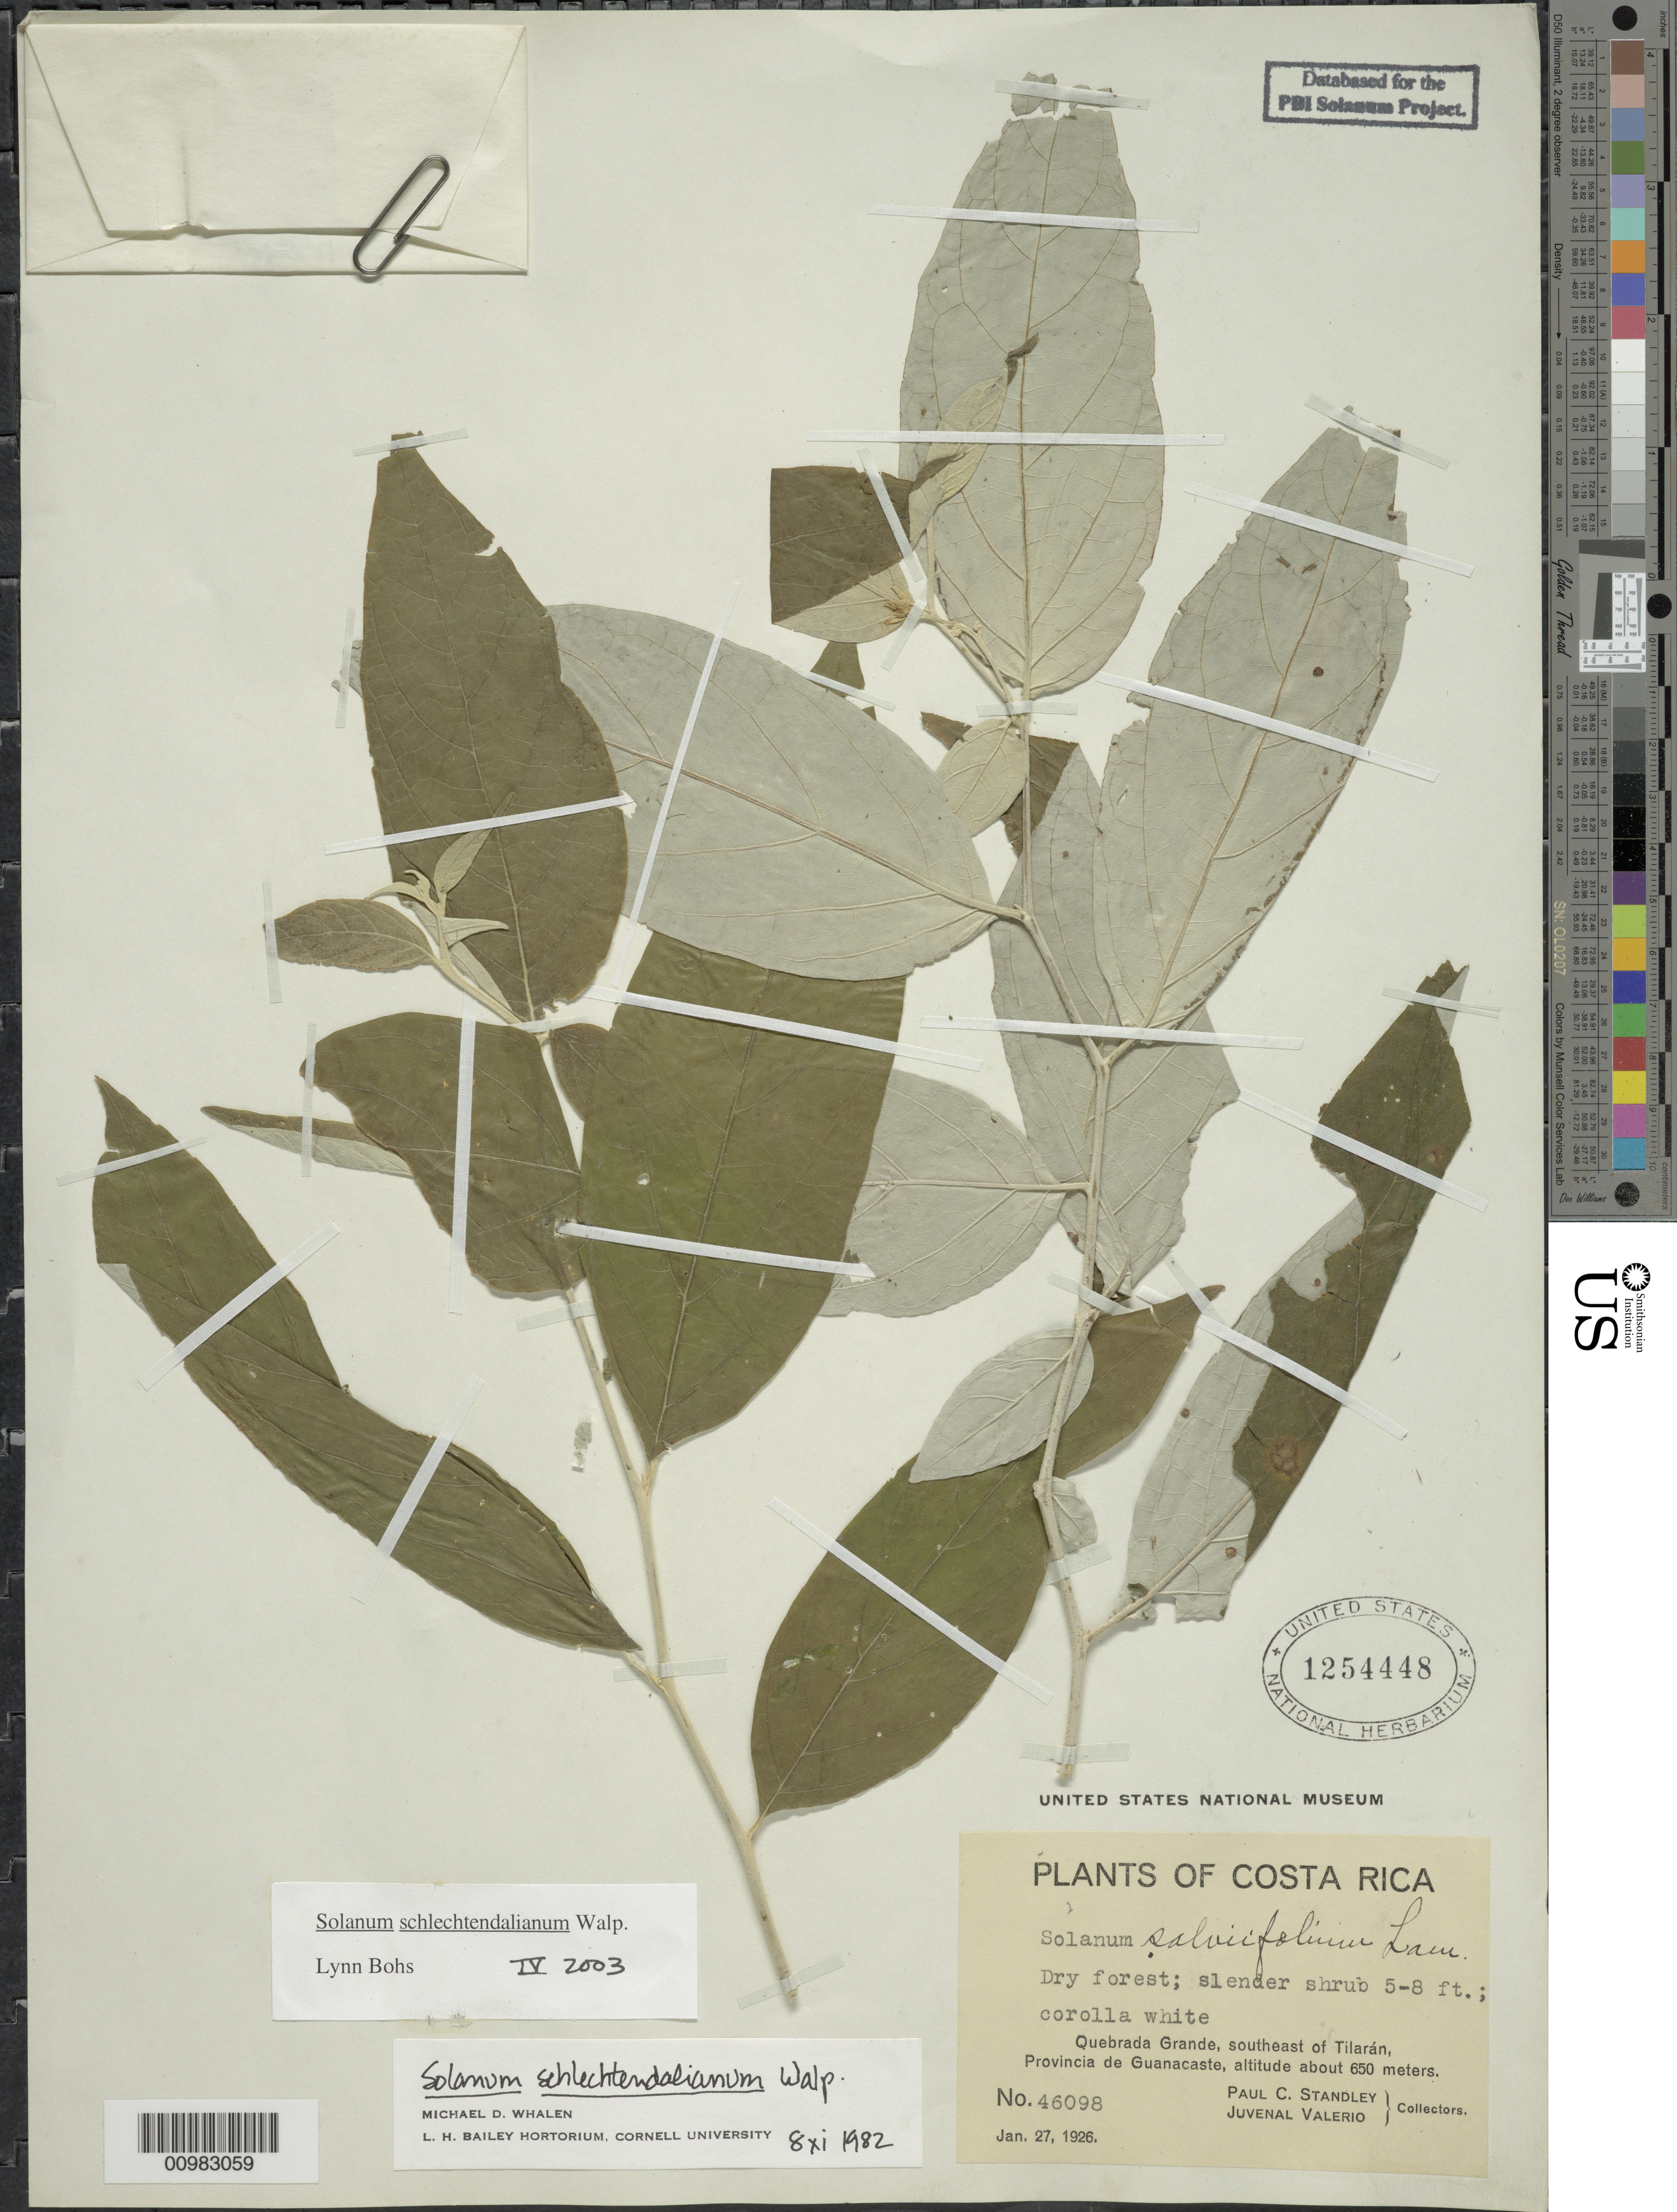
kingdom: Plantae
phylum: Tracheophyta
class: Magnoliopsida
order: Solanales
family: Solanaceae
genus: Solanum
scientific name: Solanum schlechtendalianum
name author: Walp.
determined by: Bohs, L. A.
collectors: P. C. Standley & J. Valerio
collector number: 46098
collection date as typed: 27 Jan 1926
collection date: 1926-01-27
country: Costa Rica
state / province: Guanacaste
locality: Quebrada Grande southeast of Tilarán.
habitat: Dry forest.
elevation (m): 650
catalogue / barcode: US 1254448